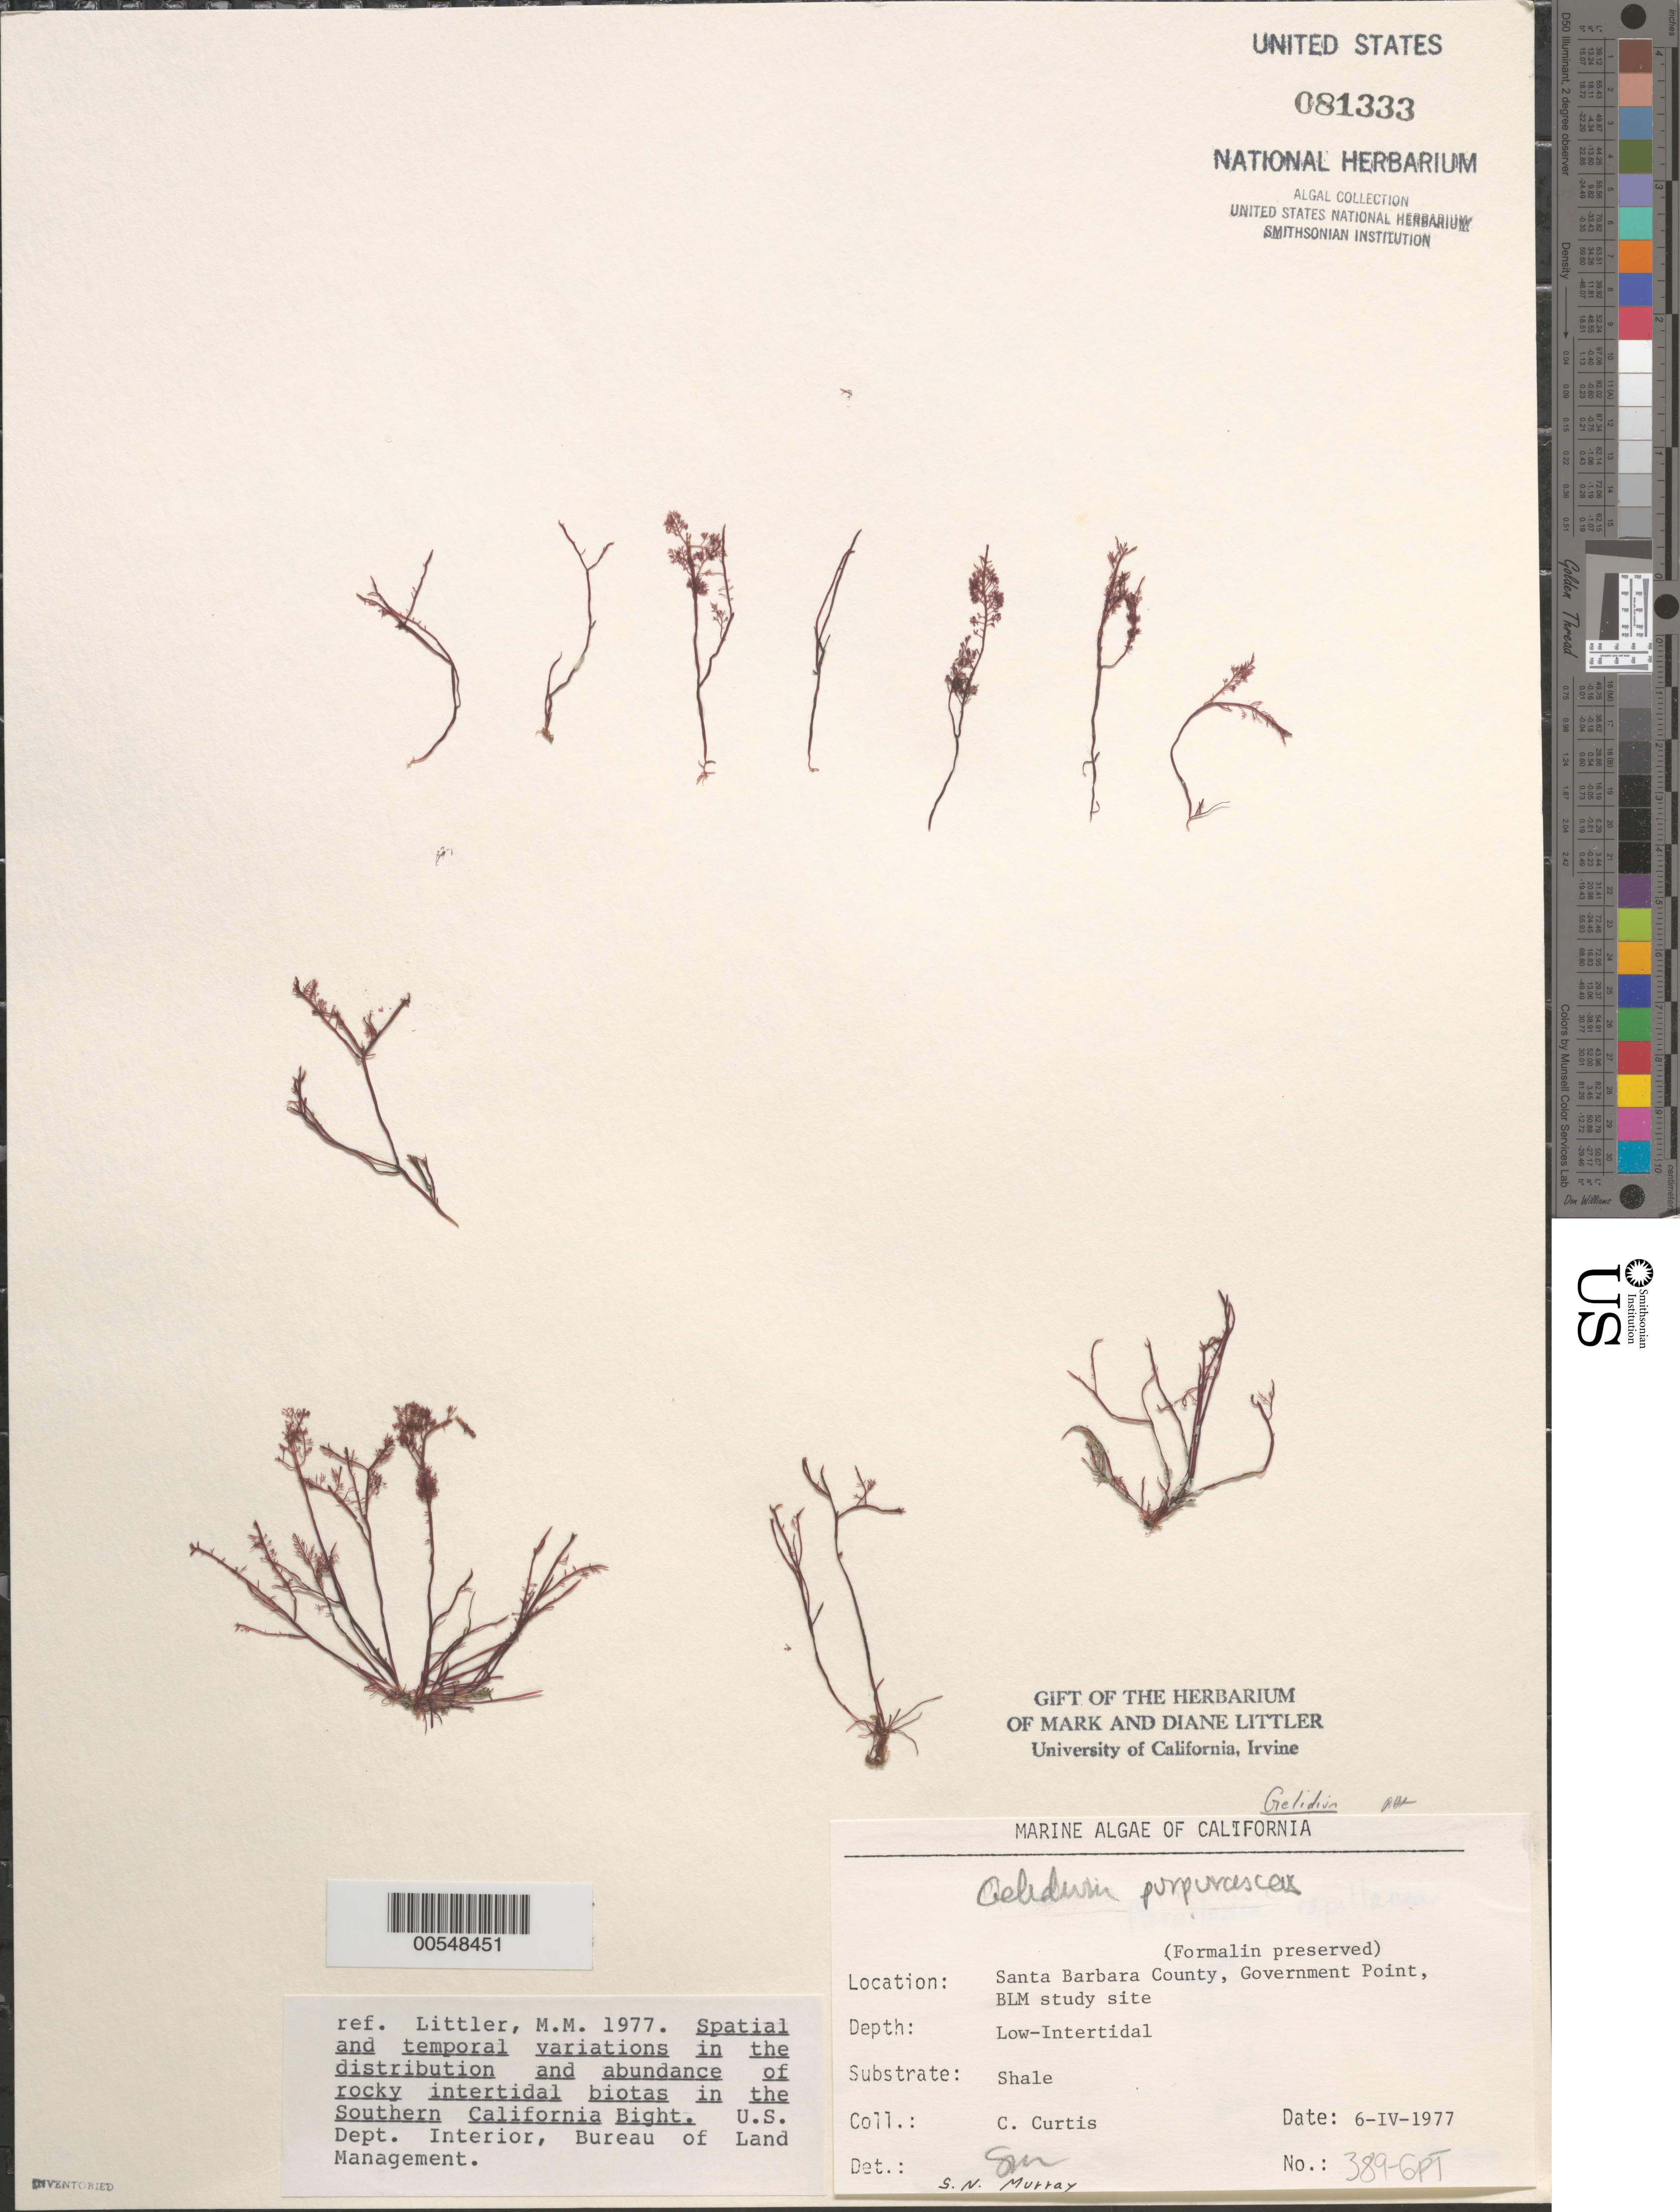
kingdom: Plantae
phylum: Rhodophyta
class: Florideophyceae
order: Gelidiales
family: Gelidiaceae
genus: Gelidium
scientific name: Gelidium purpurascens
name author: N.L. Gardner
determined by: Murray, S. N.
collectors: C. Curtis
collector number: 389-gpt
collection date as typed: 06 Apr 1977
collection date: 1977-04-06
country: United States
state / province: California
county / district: Santa Barbara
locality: Government Point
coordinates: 34 26'31"N, 120 24'06"W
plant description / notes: BLM-SOCALBIGHT Rocky Intertidal Survey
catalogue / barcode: US 81333